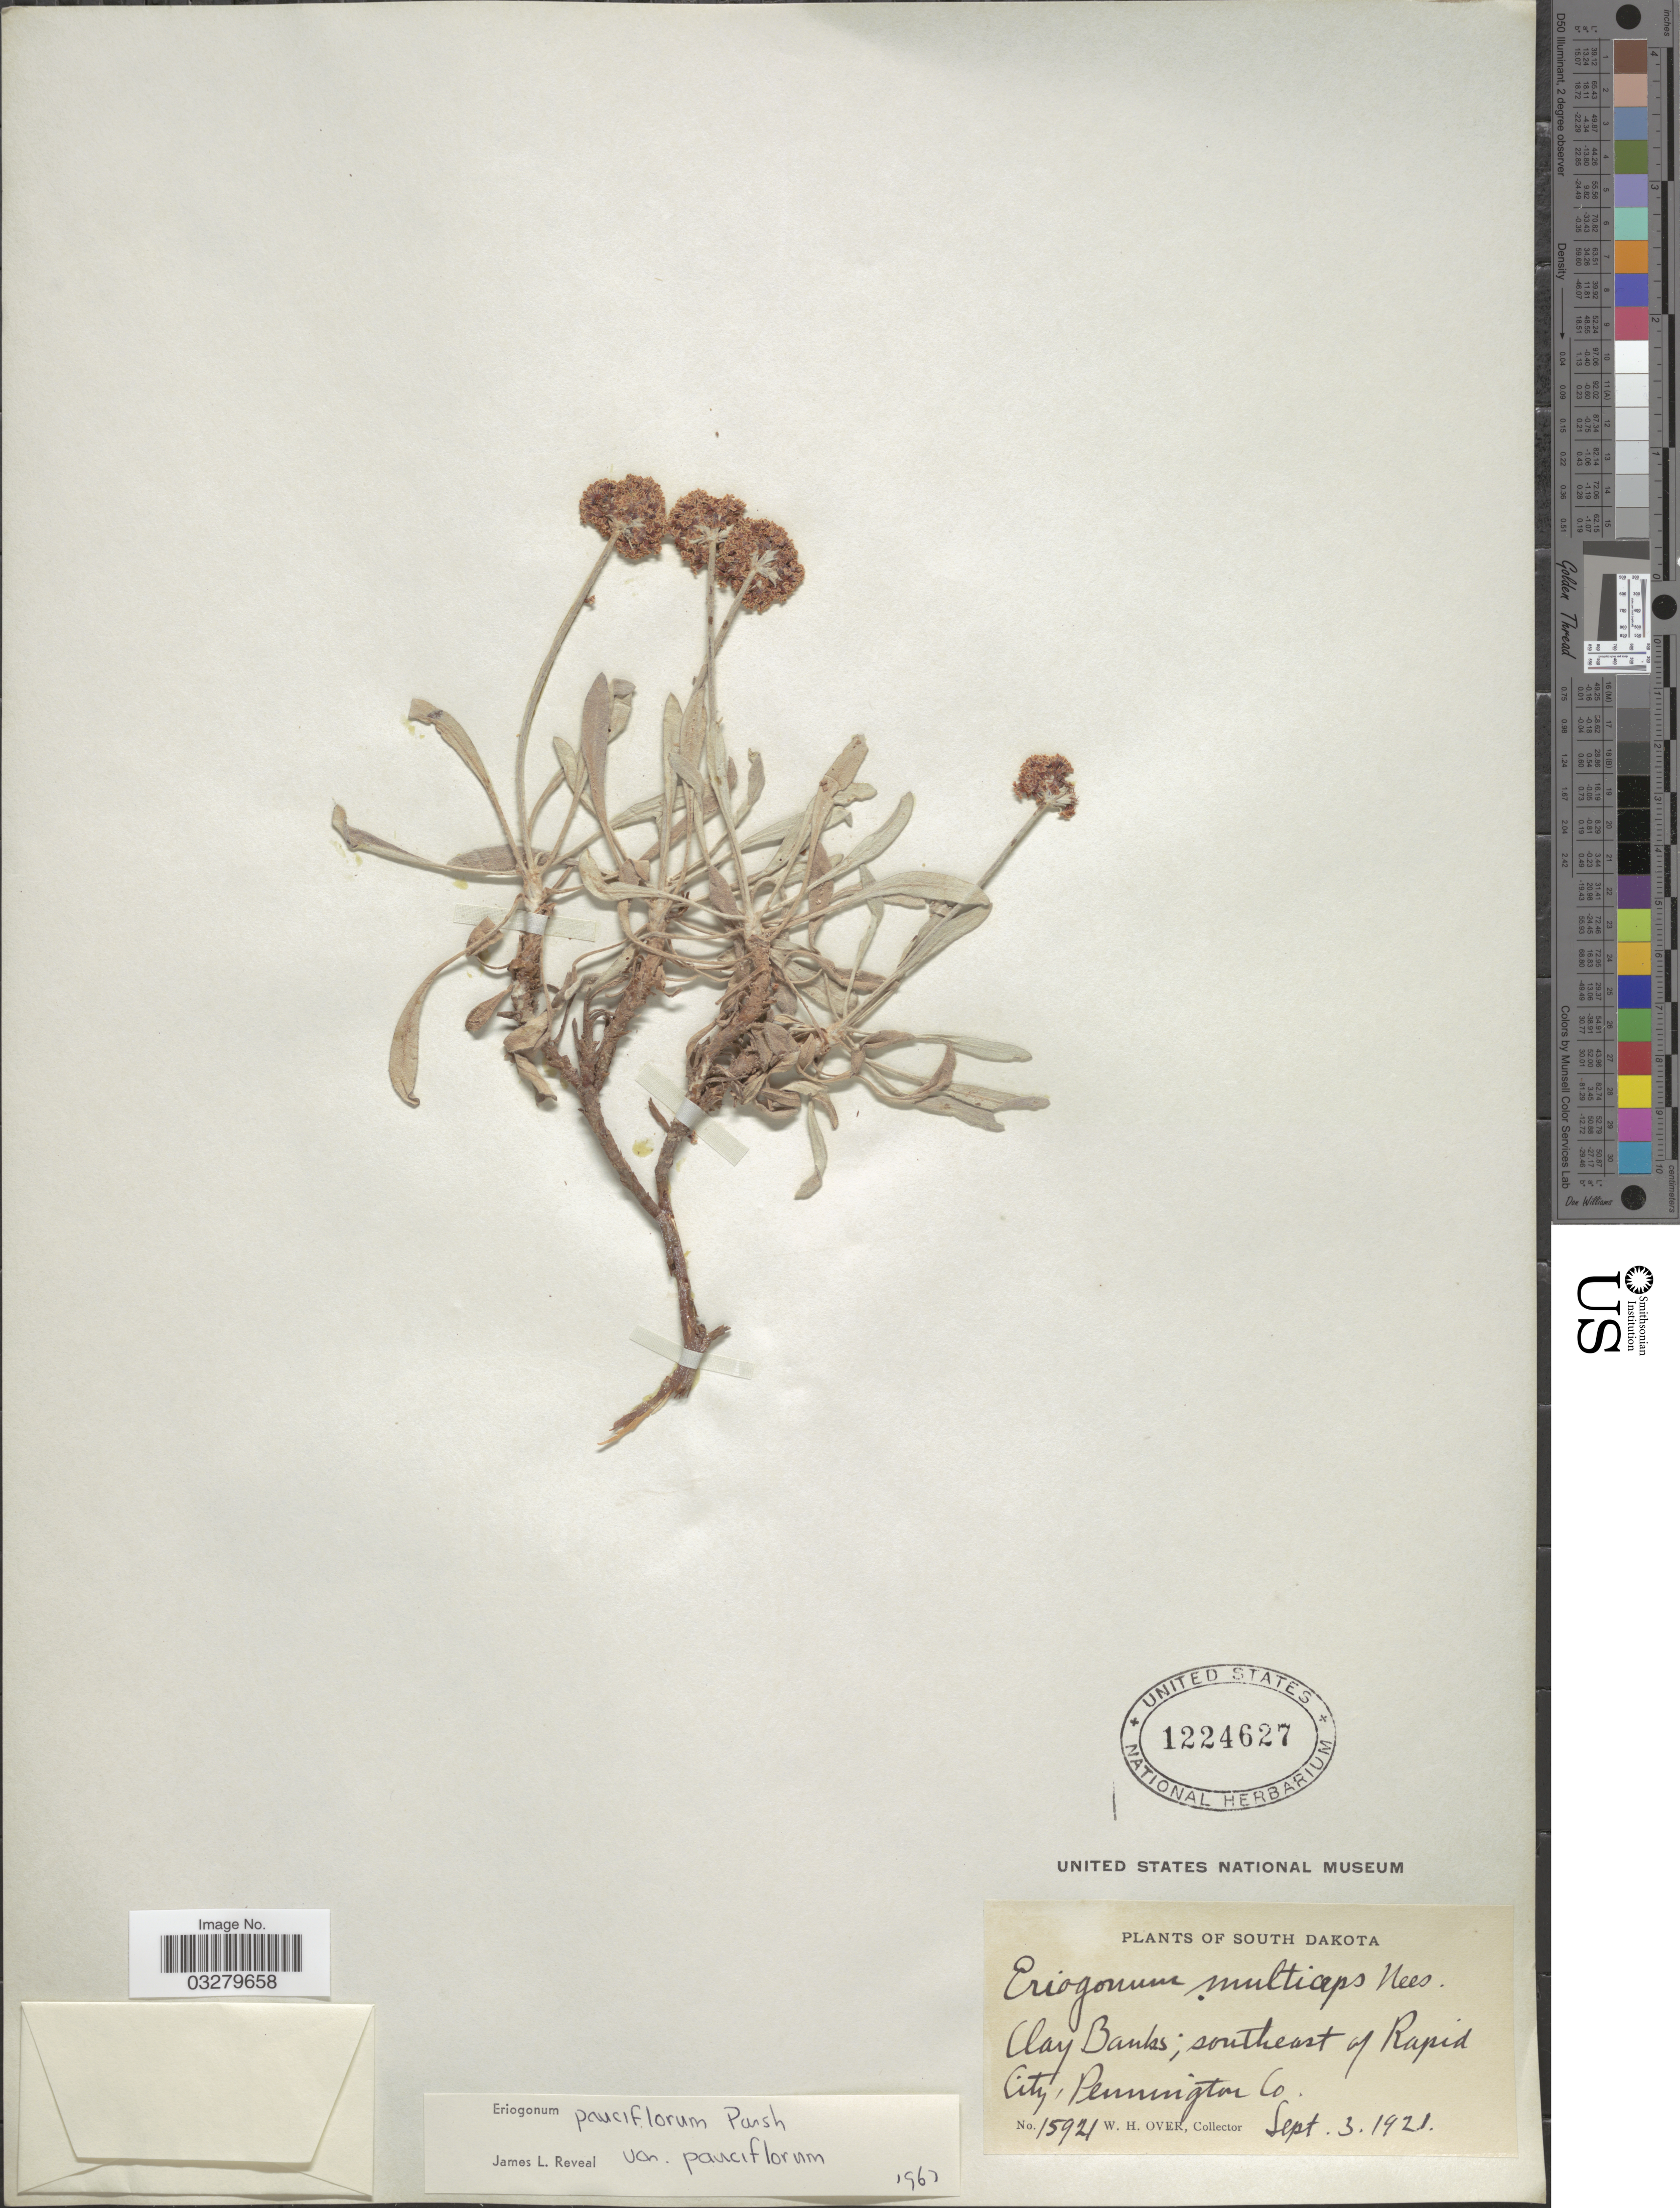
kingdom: Plantae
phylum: Tracheophyta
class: Magnoliopsida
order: Caryophyllales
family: Polygonaceae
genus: Eriogonum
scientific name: Eriogonum pauciflorum var. pauciflorum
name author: Pursh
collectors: W. Over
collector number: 15921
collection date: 1921-09-03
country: United States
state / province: South Dakota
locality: Clay banks; southeast of Rapid City, Pennington Co.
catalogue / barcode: US 1224627